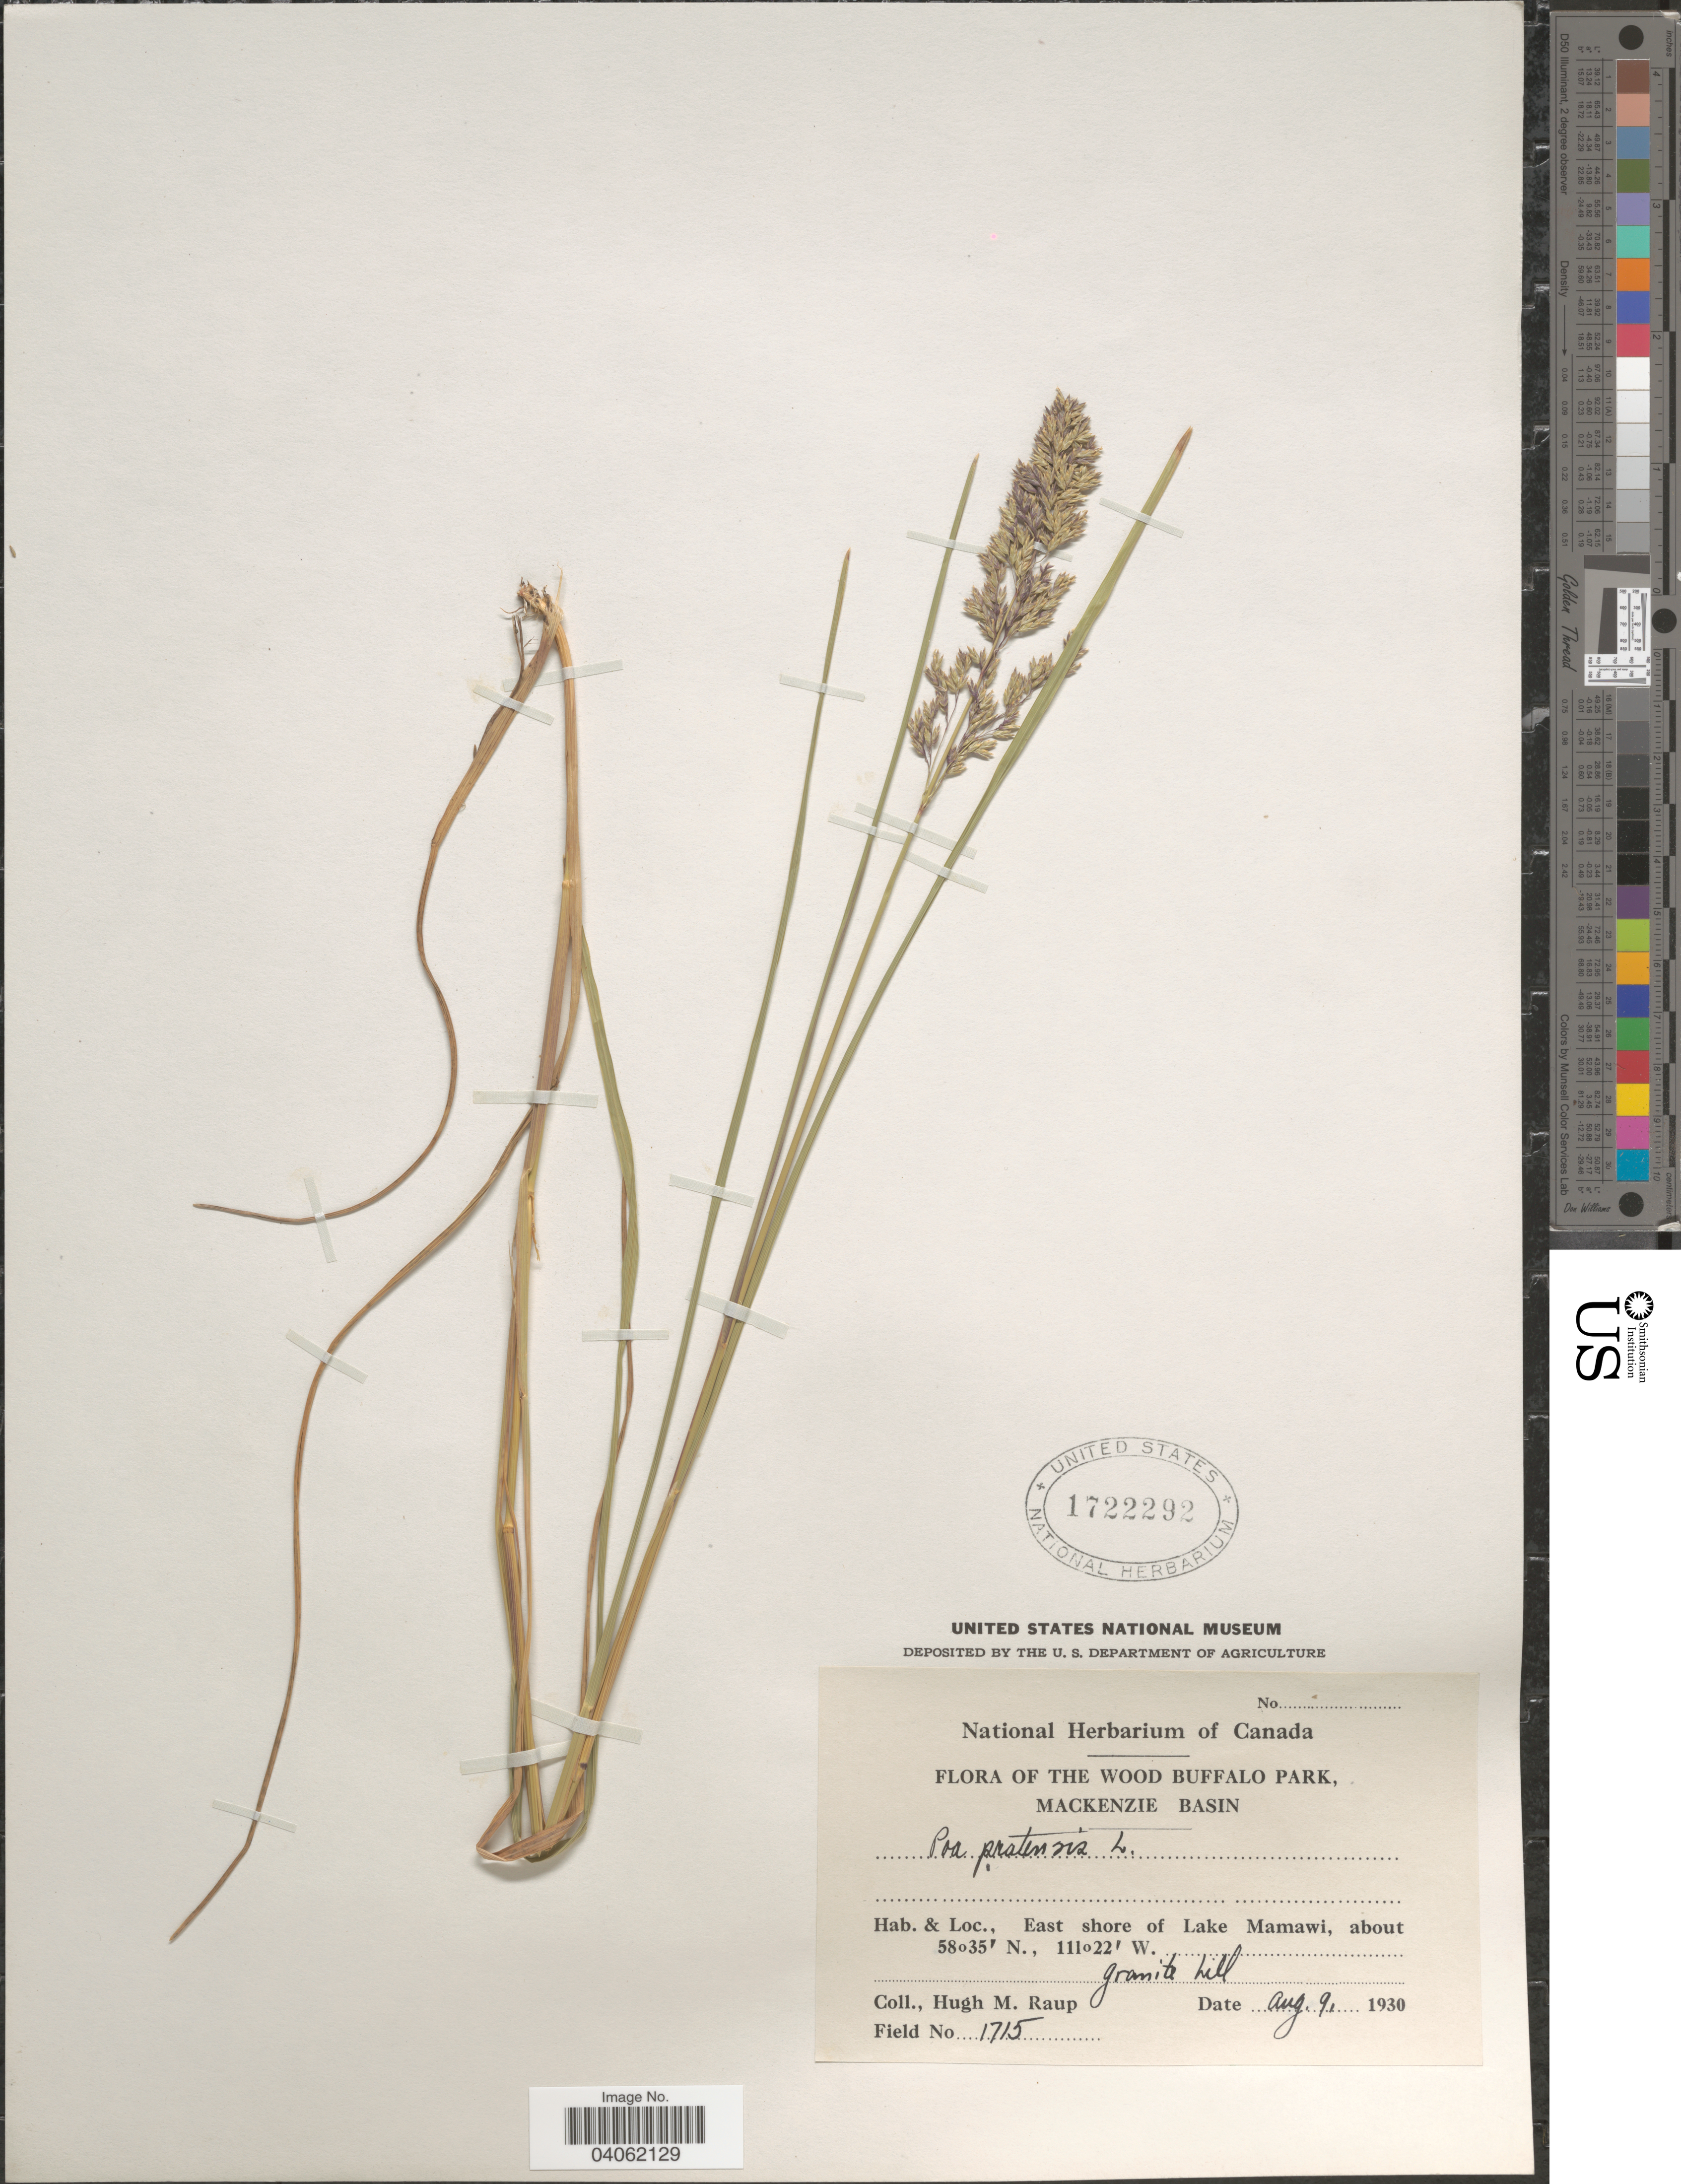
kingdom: Plantae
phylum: Tracheophyta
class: Liliopsida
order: Poales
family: Poaceae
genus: Poa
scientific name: Poa pratensis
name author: L.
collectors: H. Raup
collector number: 1715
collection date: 1930-08-09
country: Canada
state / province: Alberta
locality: The Wood Buffalo Park. Mackenzie Basin. East shore of Lake Mamawi. Granite hill.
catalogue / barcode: US 1722292